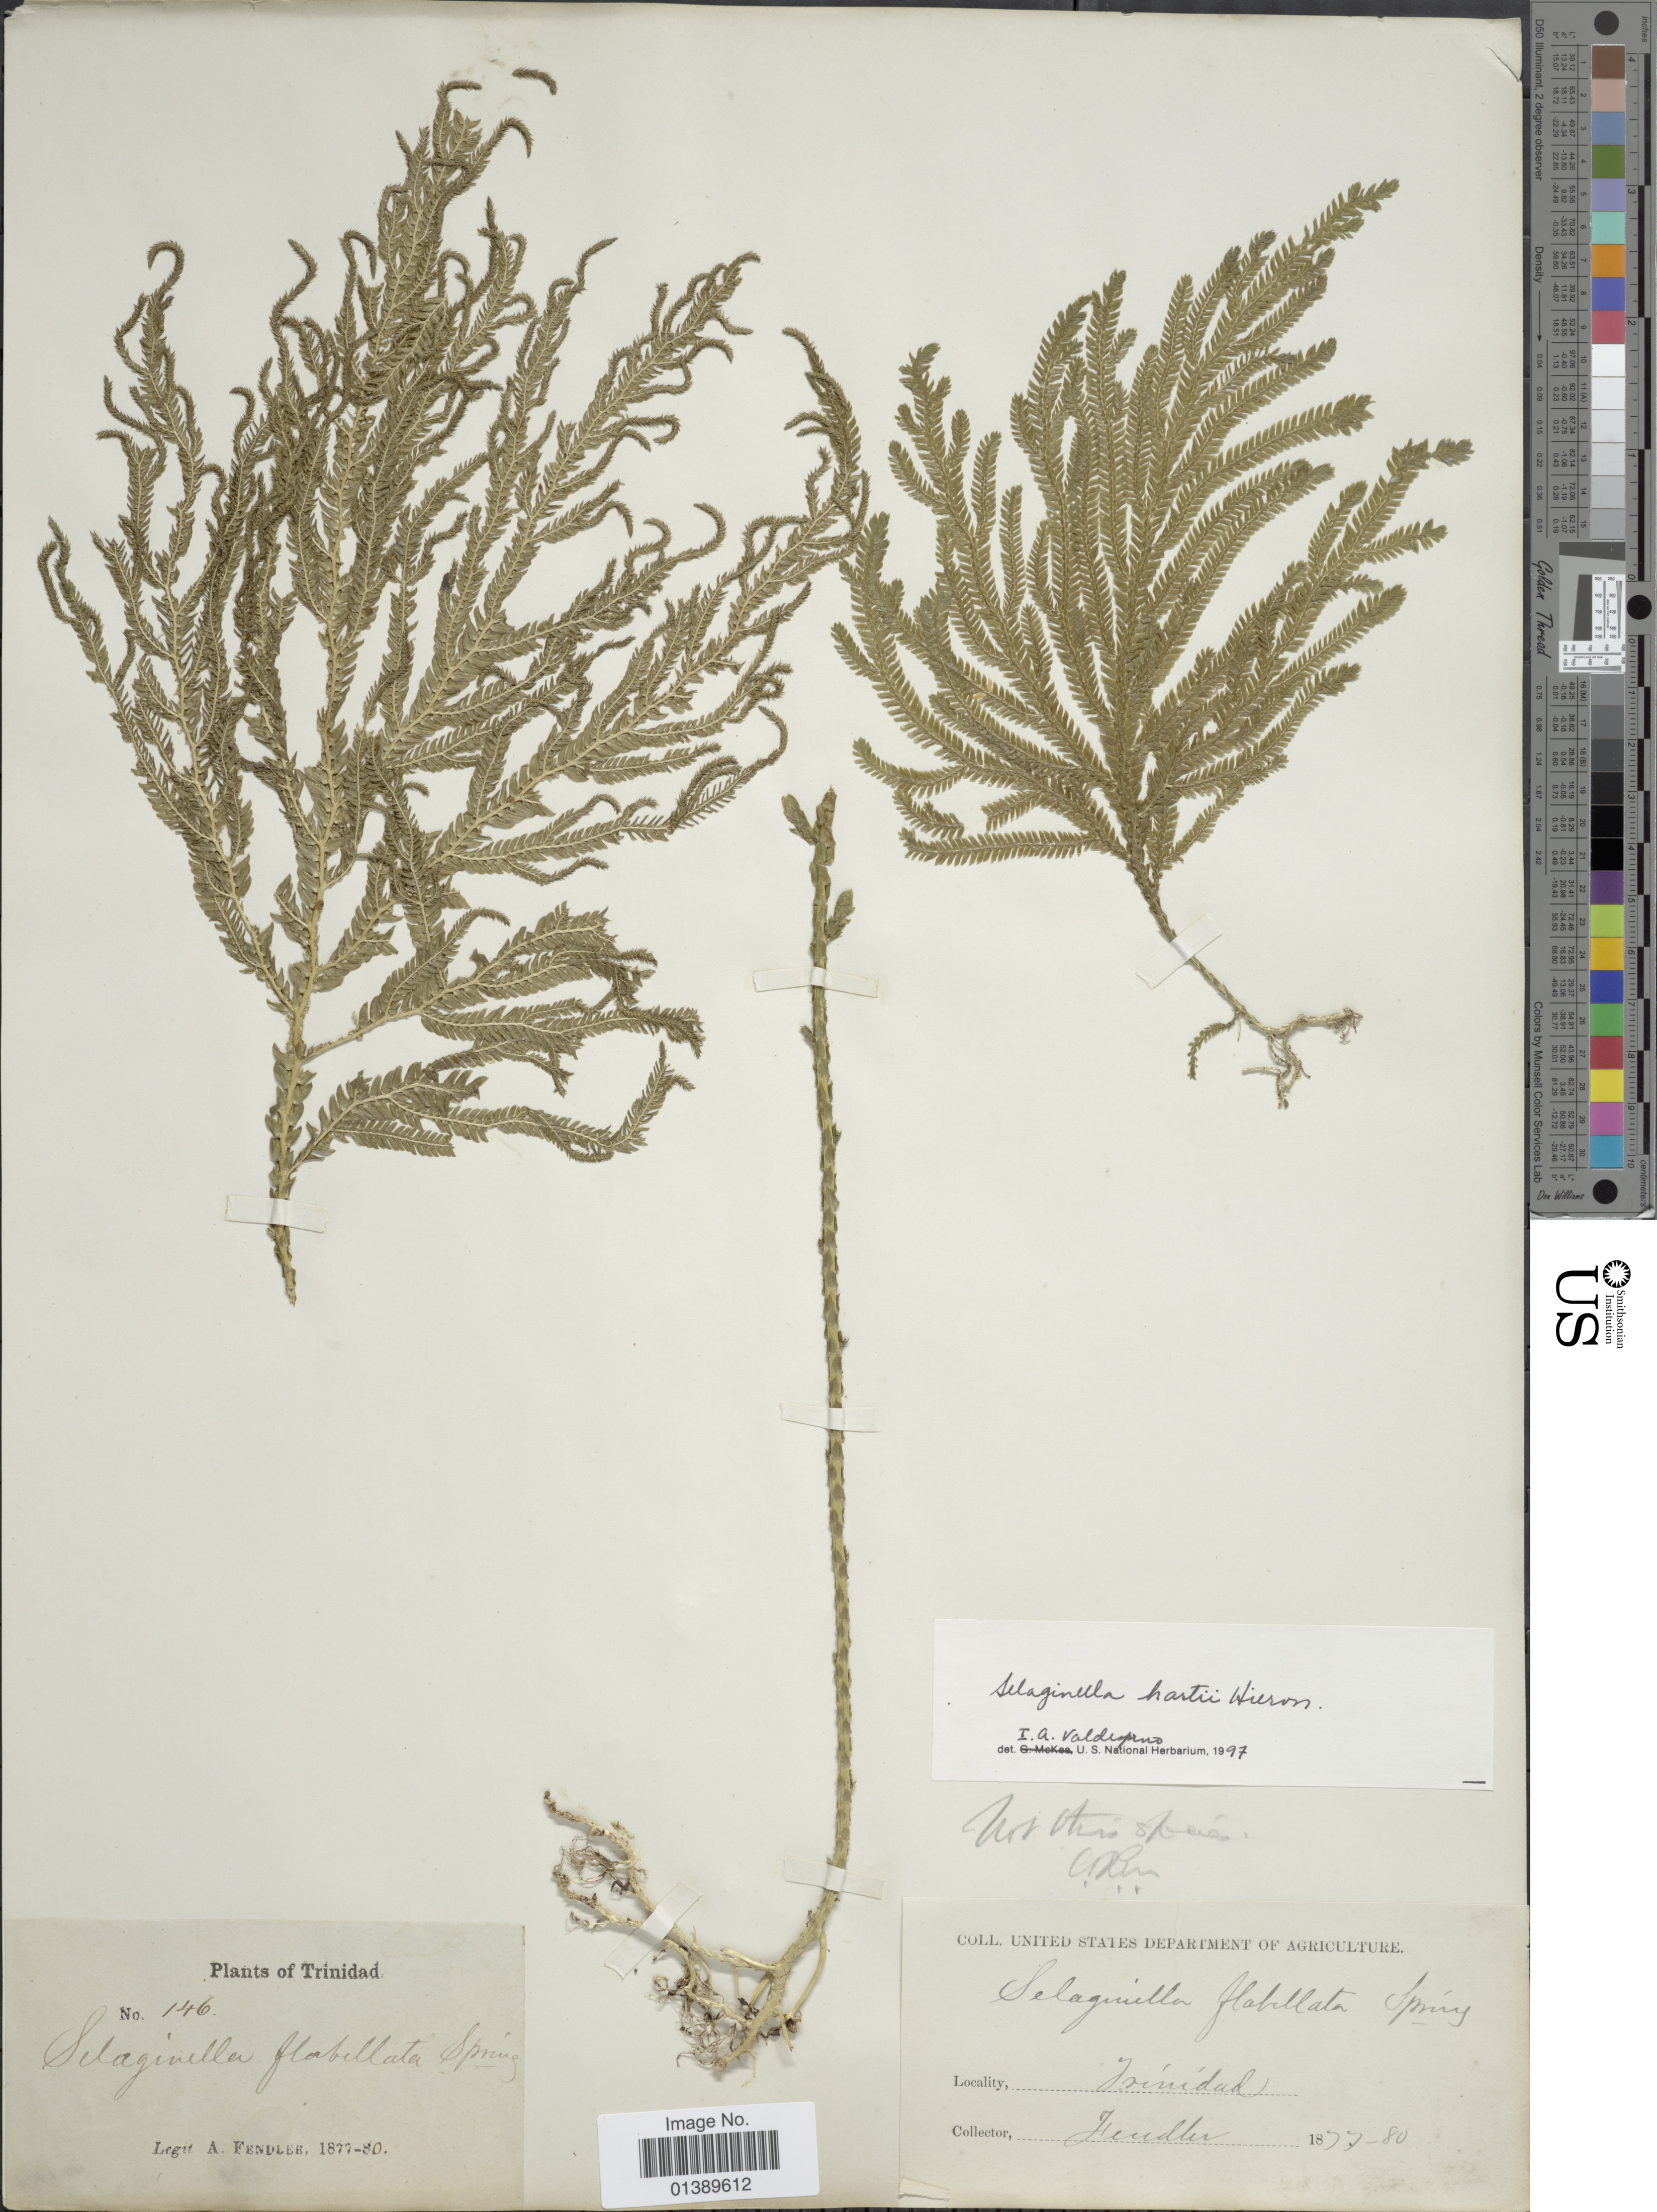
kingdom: Plantae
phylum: Tracheophyta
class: Lycopodiopsida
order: Selaginellales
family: Selaginellaceae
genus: Selaginella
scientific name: Selaginella hartii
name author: Hieron.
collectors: A. Fendler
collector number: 146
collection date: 1877/1880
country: Trinidad and Tobago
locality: Trinidad